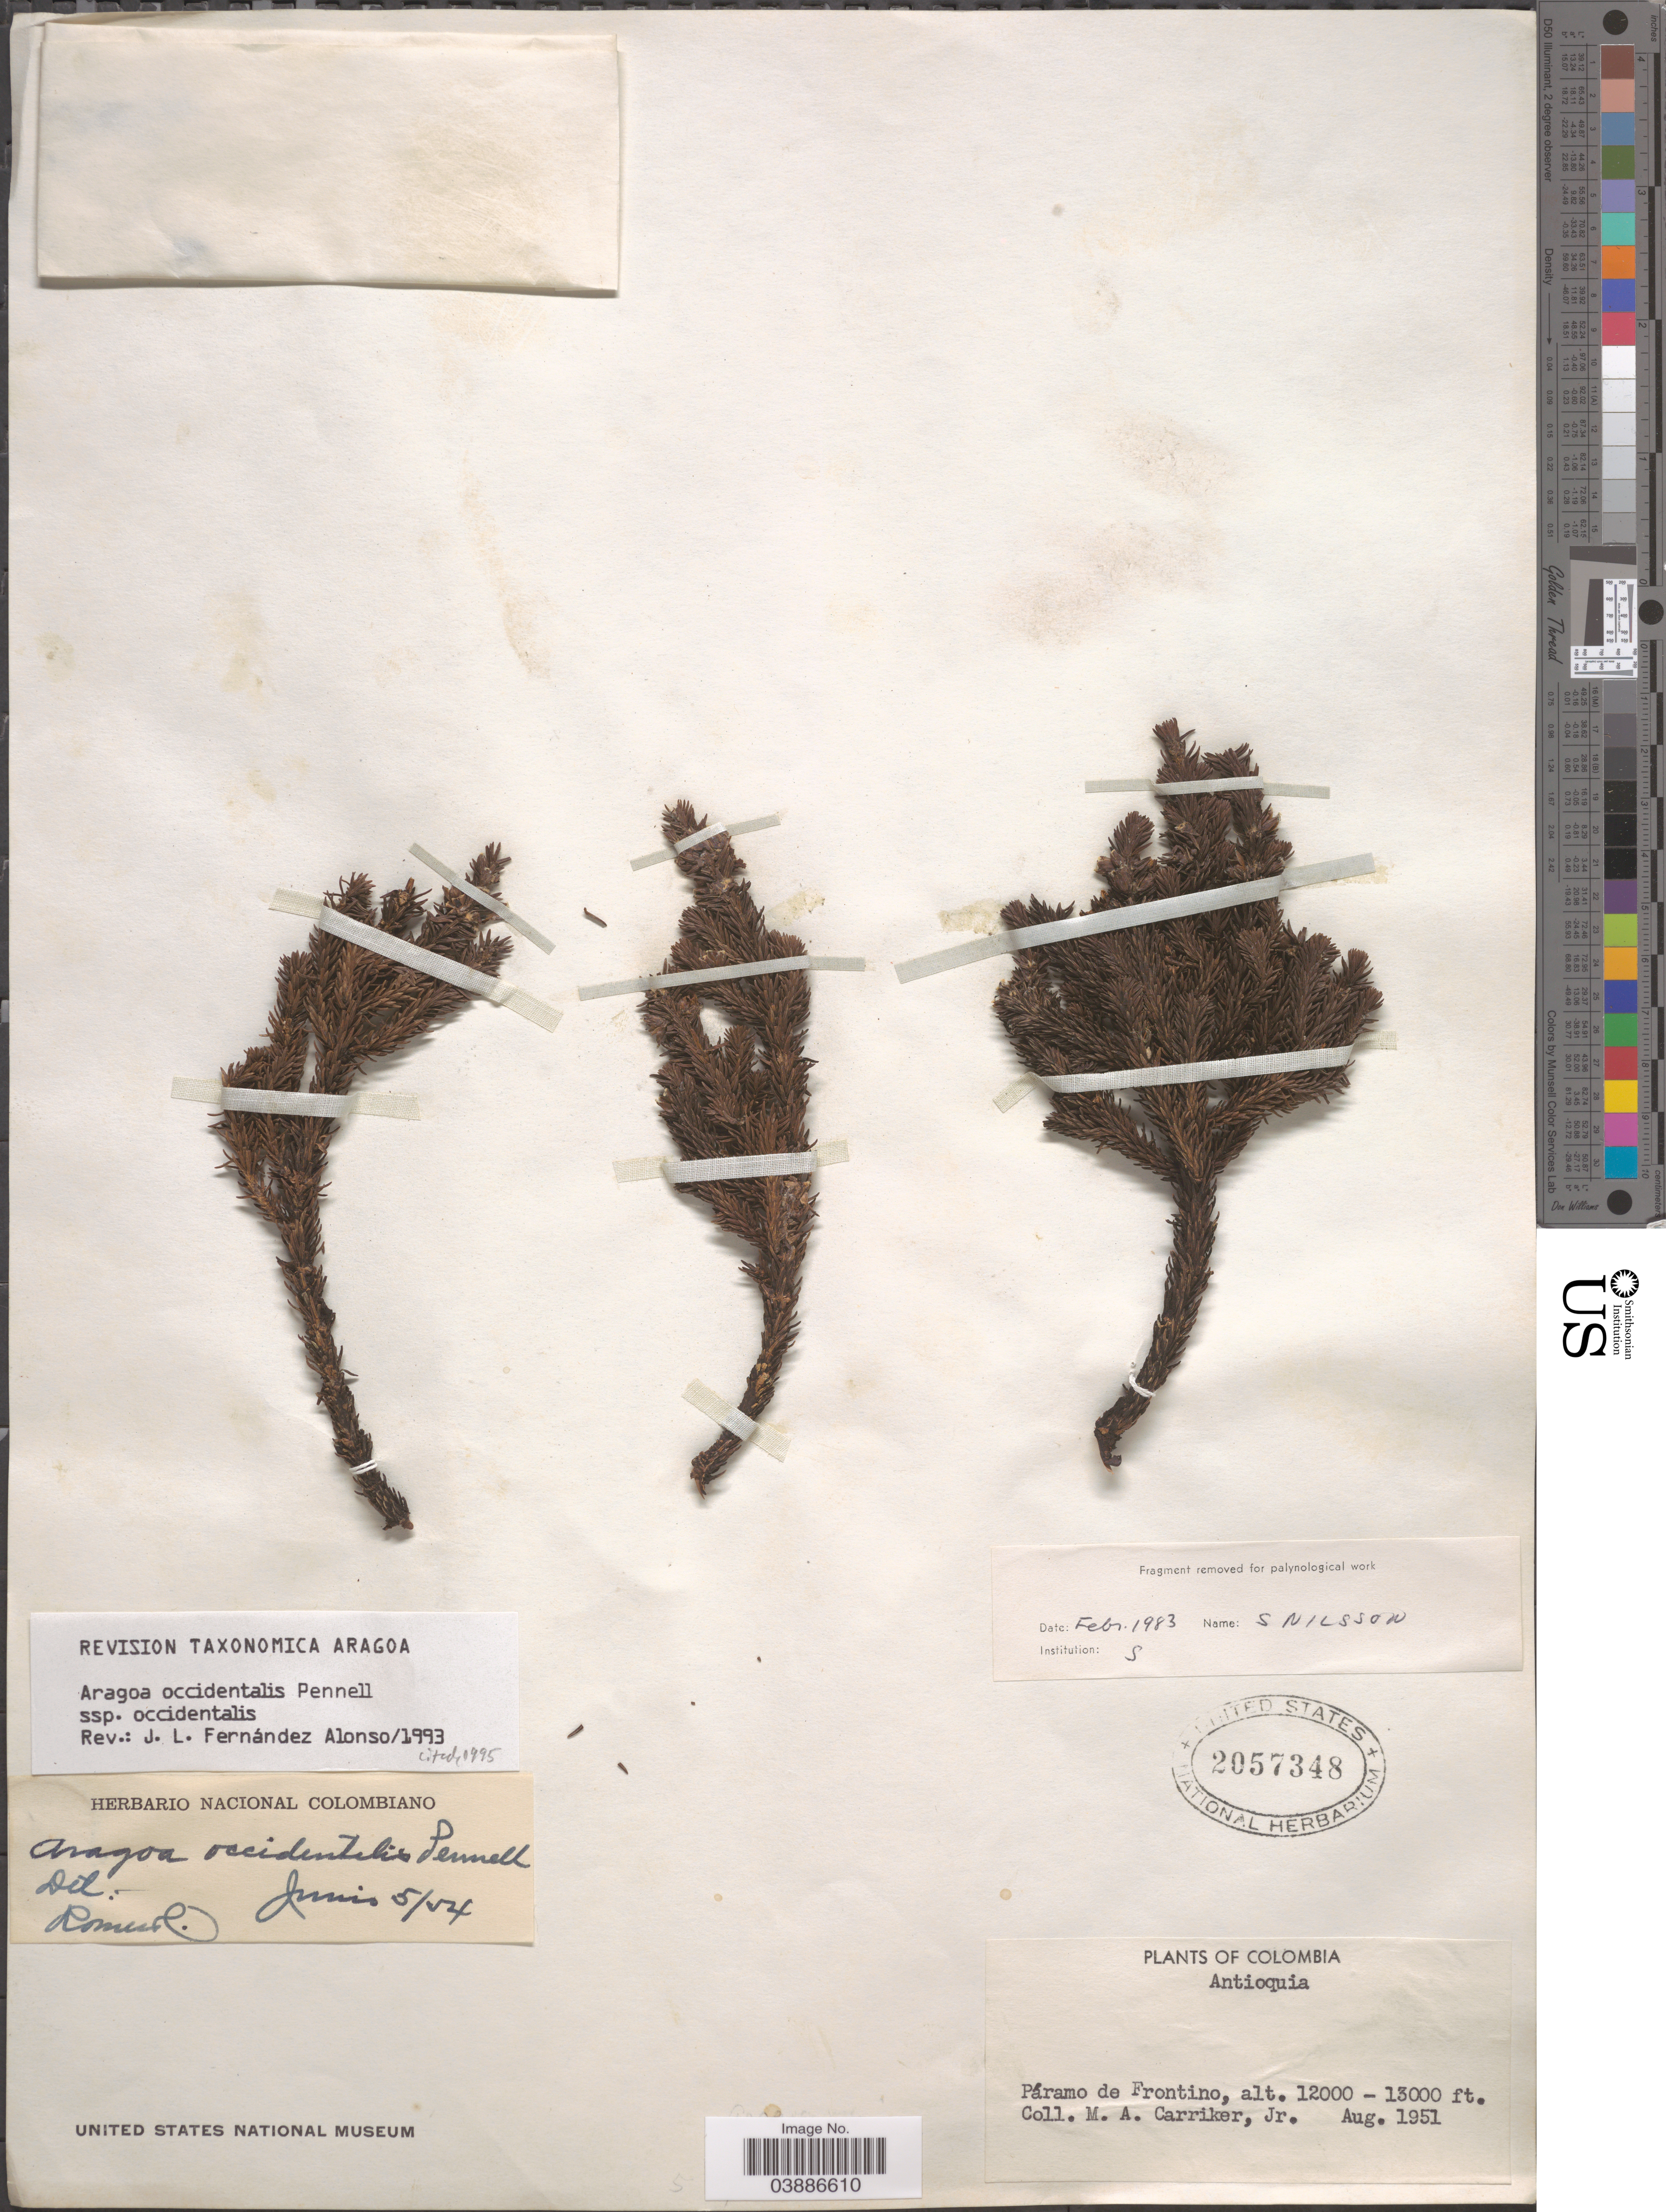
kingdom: Plantae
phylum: Tracheophyta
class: Magnoliopsida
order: Lamiales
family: Plantaginaceae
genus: Aragoa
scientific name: Aragoa occidentalis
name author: Pennell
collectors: M. A. Carriker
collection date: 1951-08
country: Colombia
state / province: Antioquia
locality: Páramo de Frontino.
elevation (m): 3658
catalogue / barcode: US 2057348